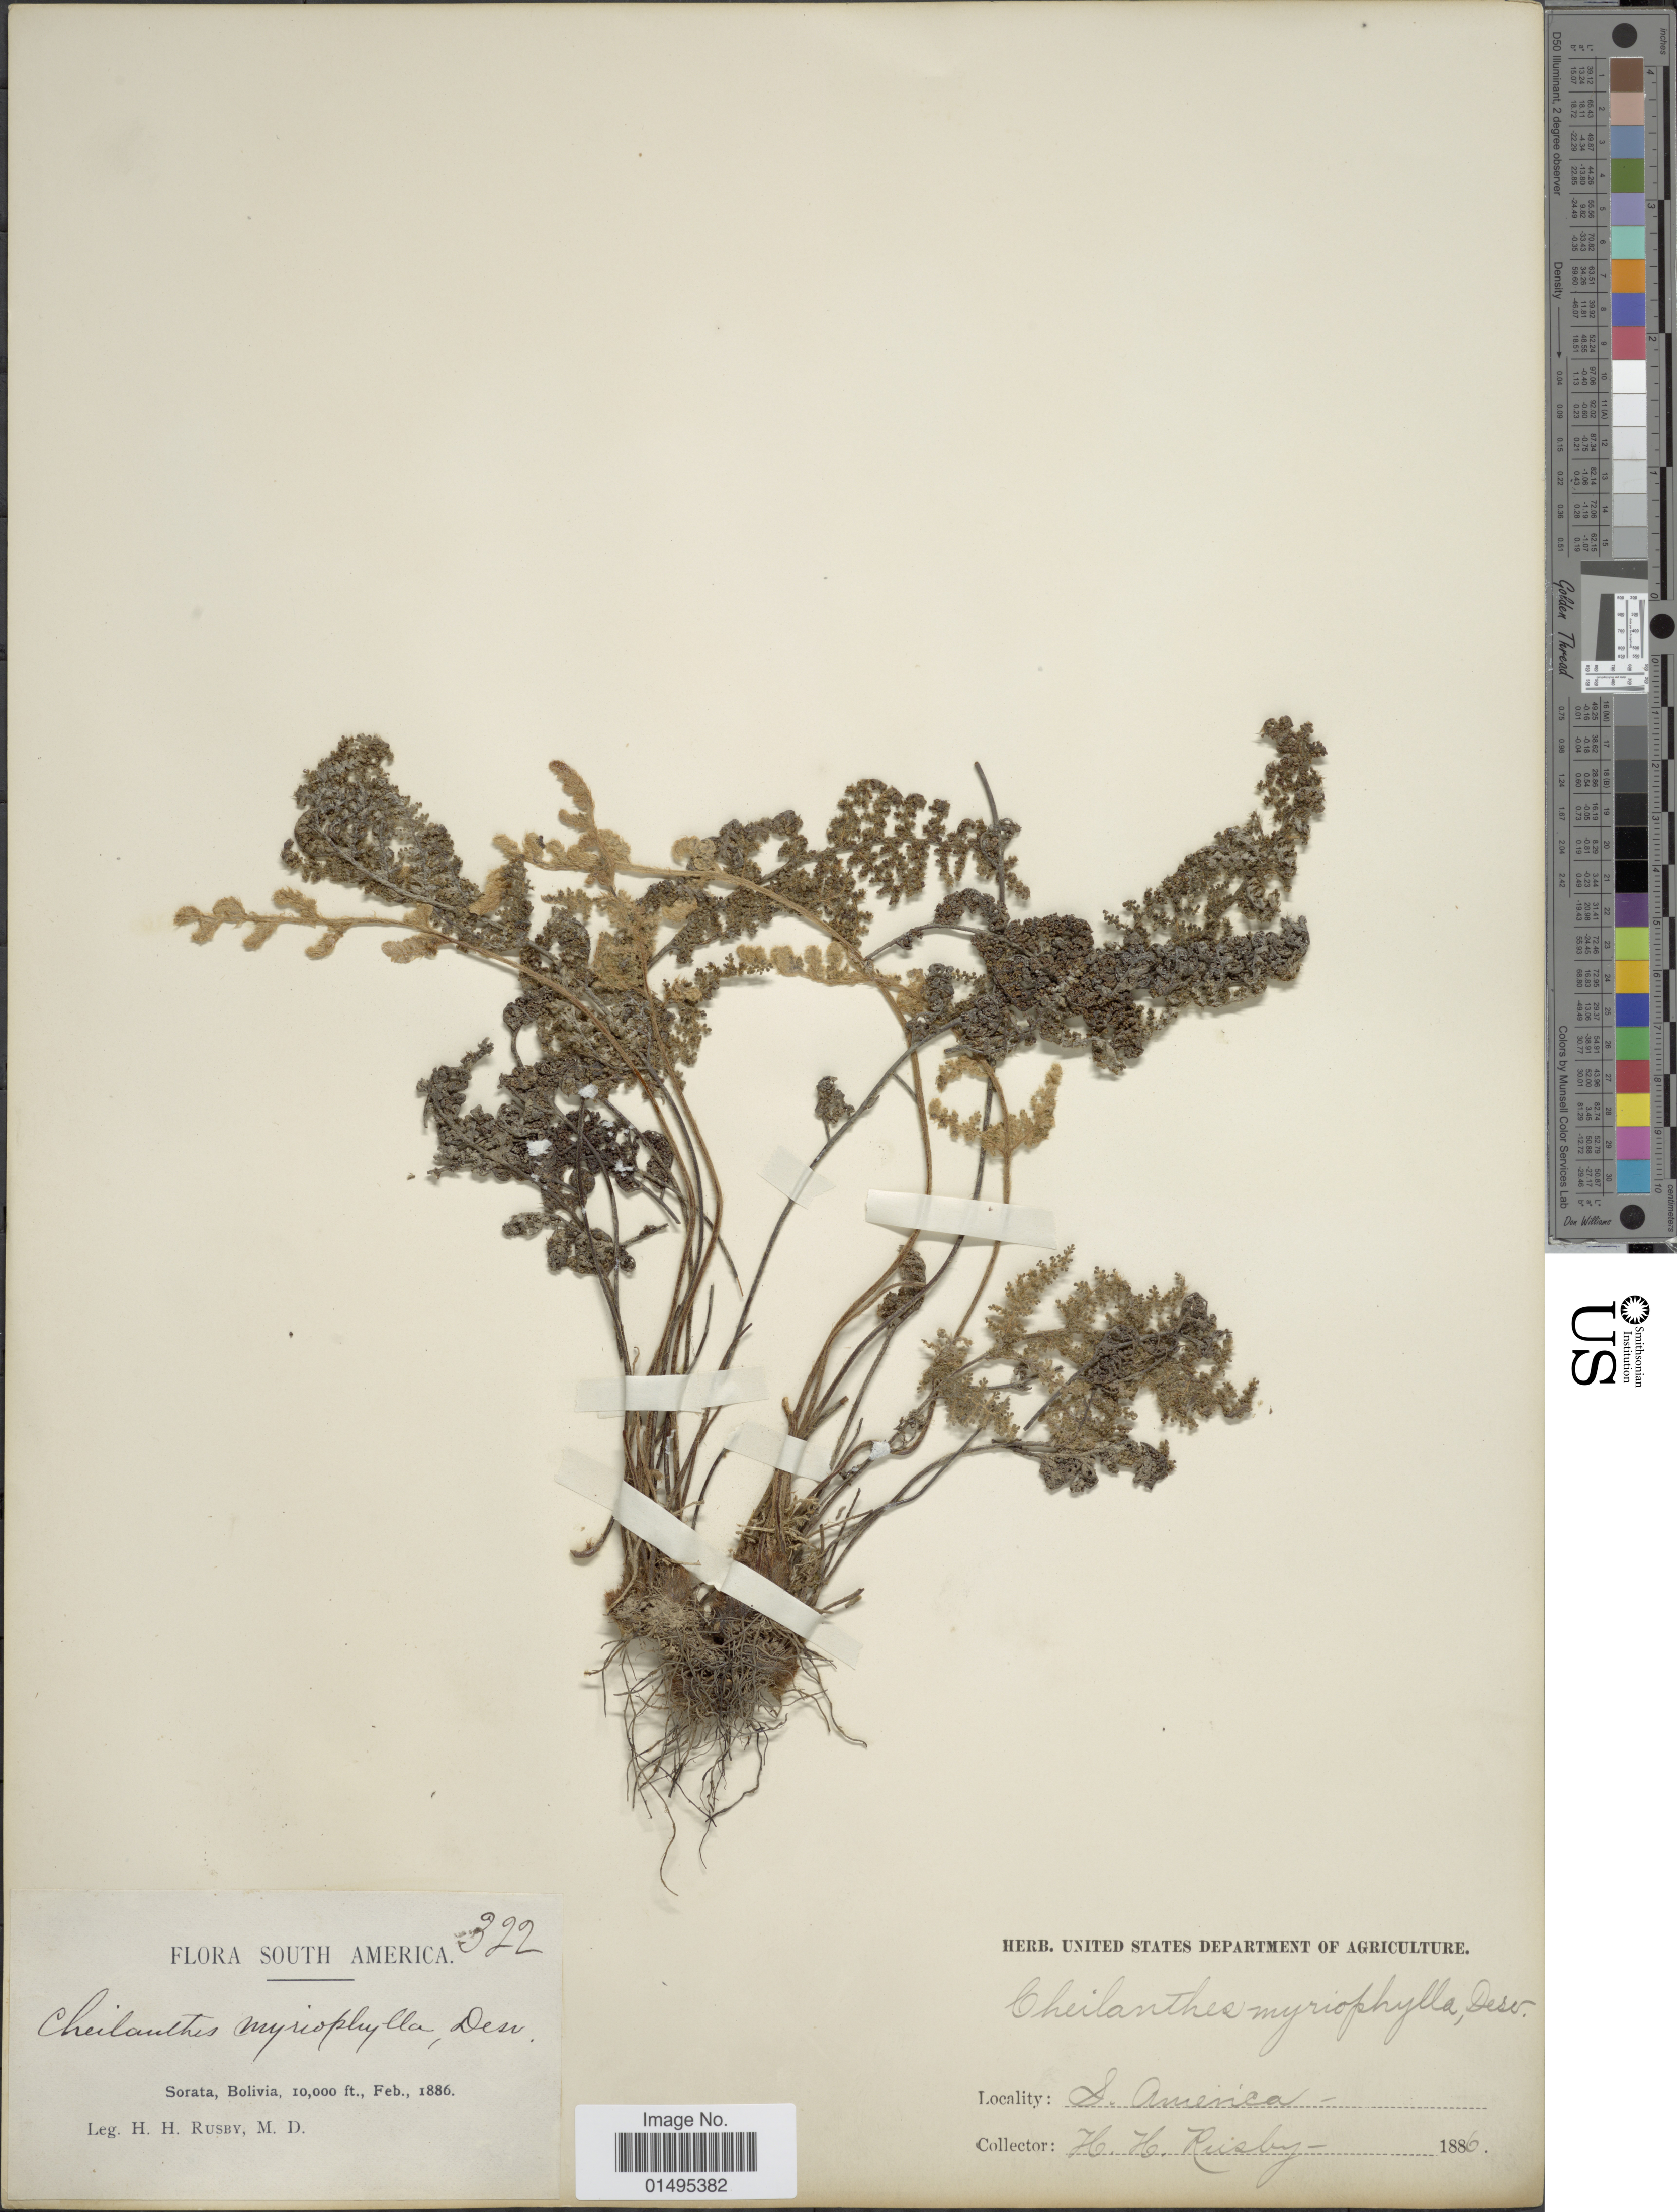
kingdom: Plantae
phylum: Tracheophyta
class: Polypodiopsida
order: Polypodiales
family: Pteridaceae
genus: Myriopteris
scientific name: Myriopteris myriophylla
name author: (Desv.) J. Sm.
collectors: H. H. Rusby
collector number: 322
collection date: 1886-02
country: Bolivia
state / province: La Páz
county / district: Larecaja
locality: Sorata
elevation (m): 3048